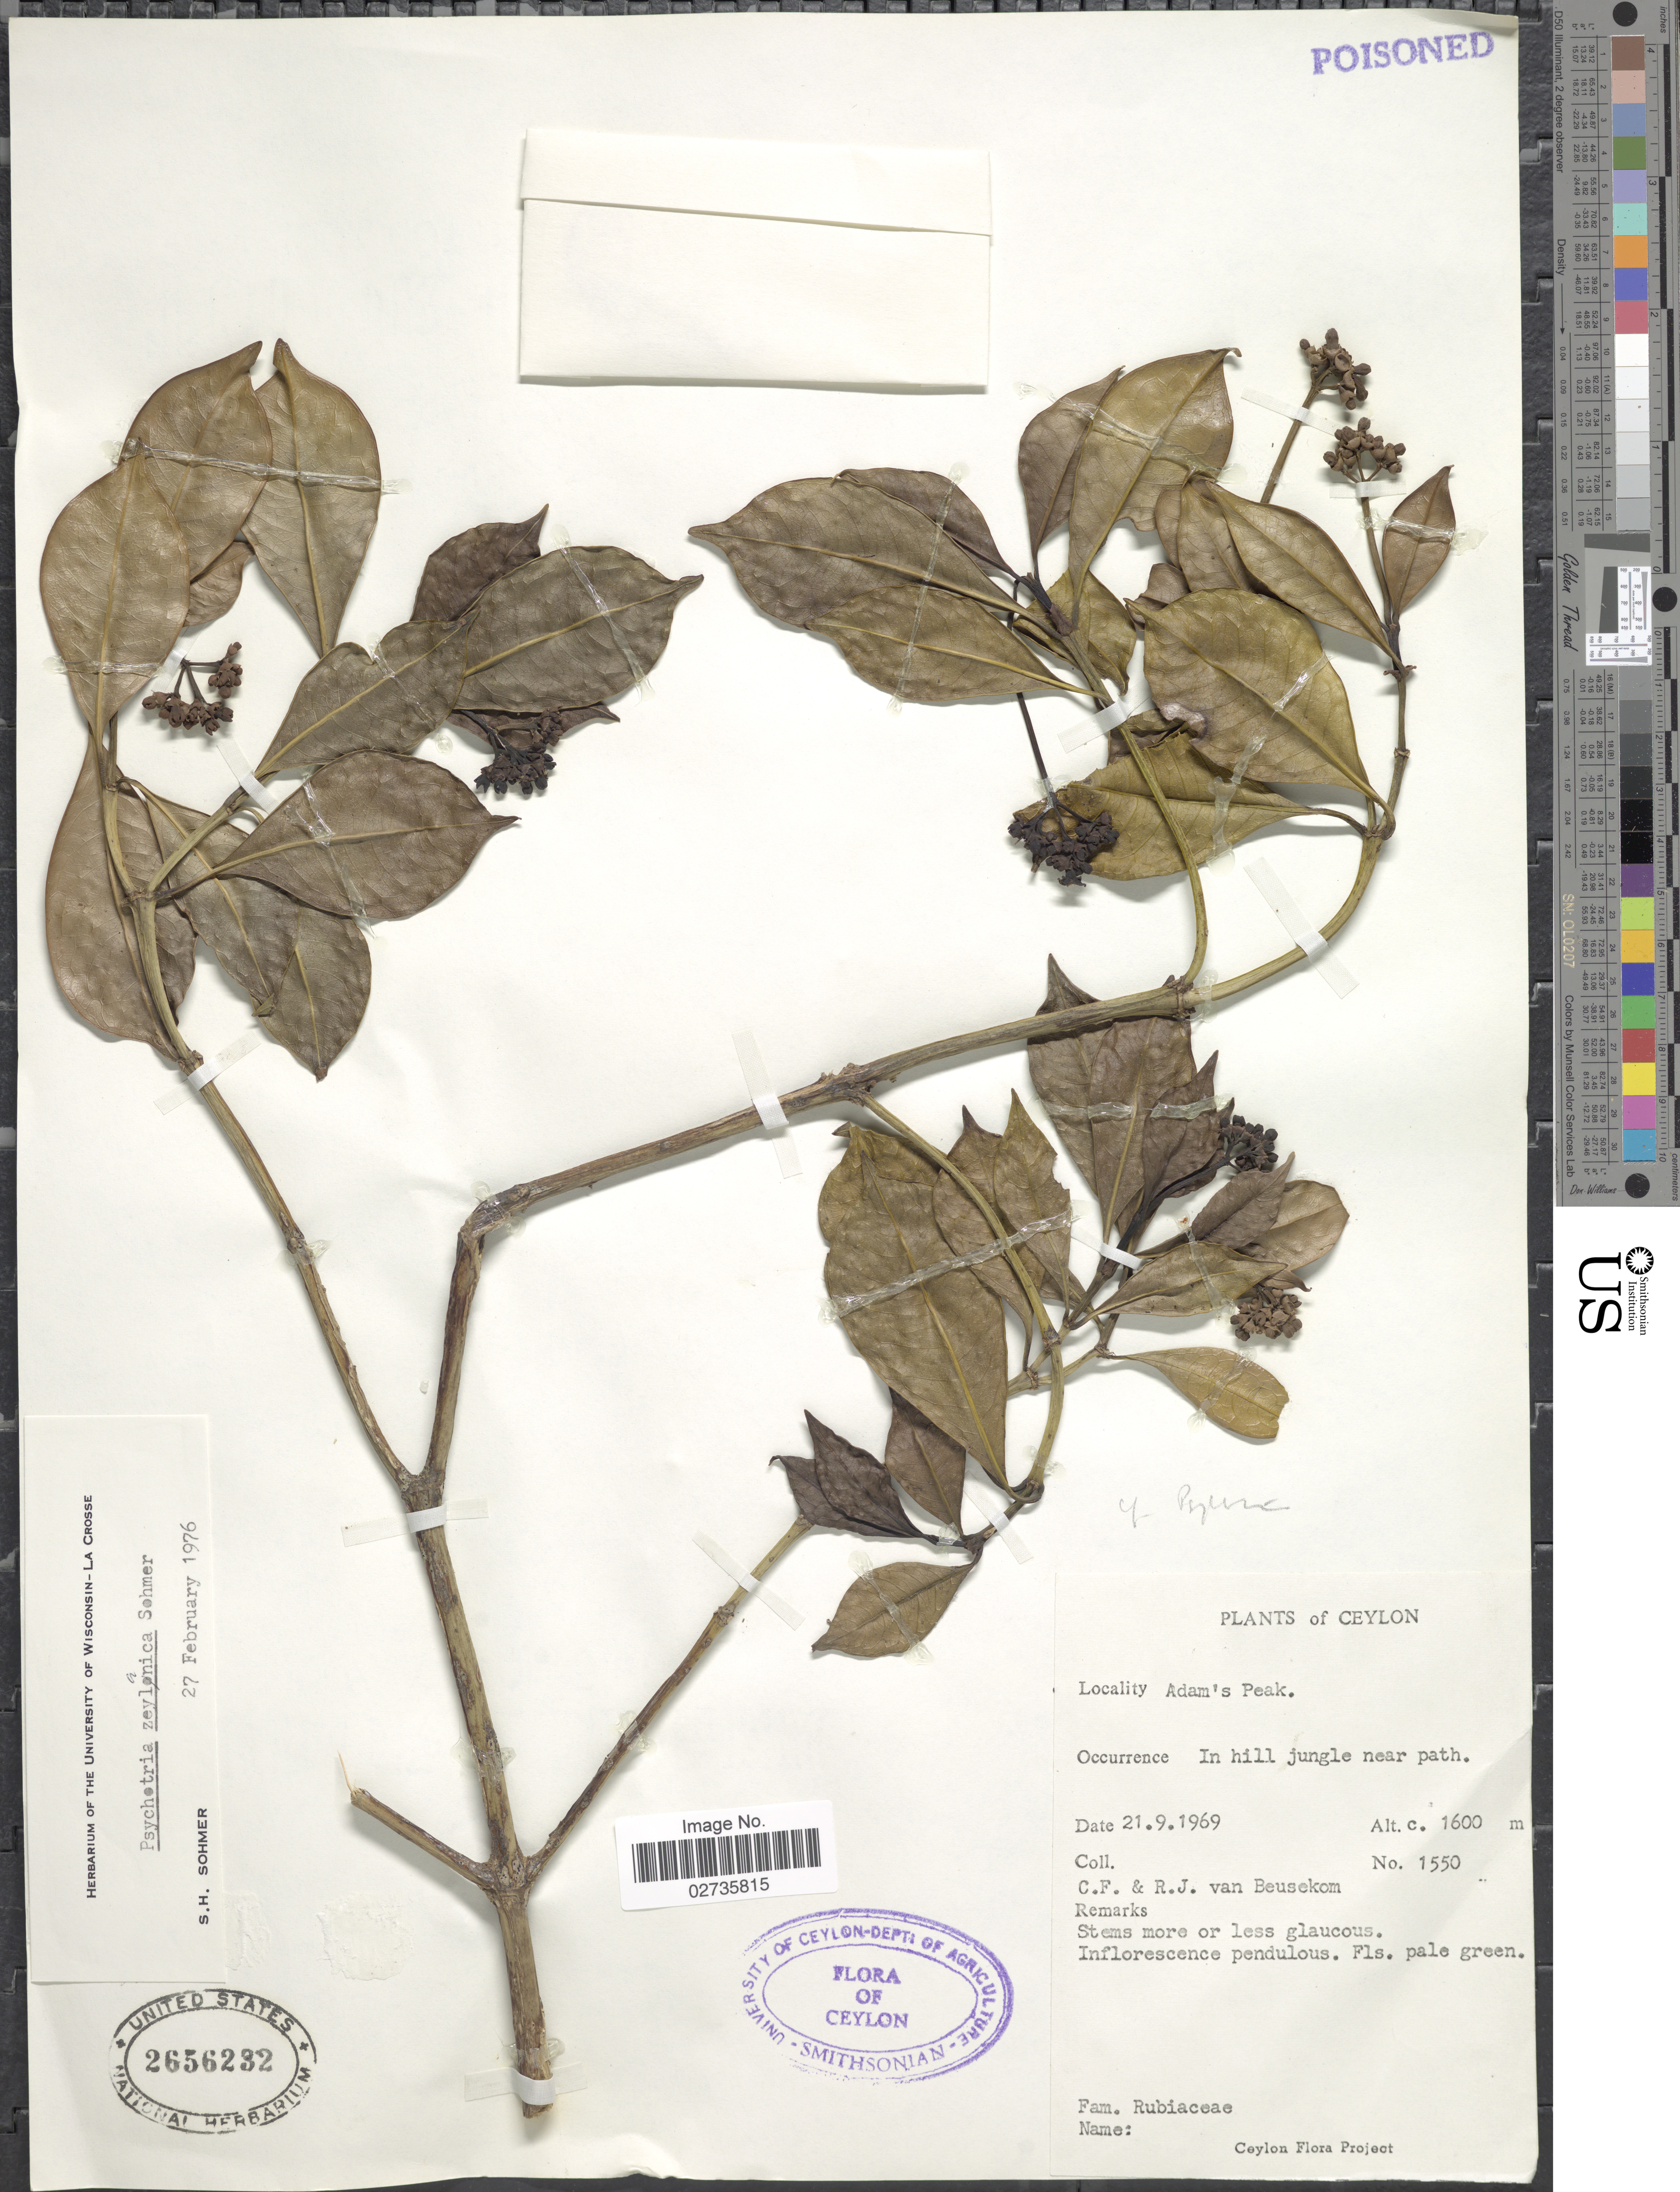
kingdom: Plantae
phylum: Tracheophyta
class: Magnoliopsida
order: Gentianales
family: Rubiaceae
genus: Psychotria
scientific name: Psychotria zeylanica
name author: Sohmer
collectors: C. F. Beusekom & R. Van Beusekom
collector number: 1550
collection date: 1969-09-21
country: Sri Lanka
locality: Ceylon, Adam's Peak, In hill jungle near path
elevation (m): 1600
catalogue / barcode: US 2656232